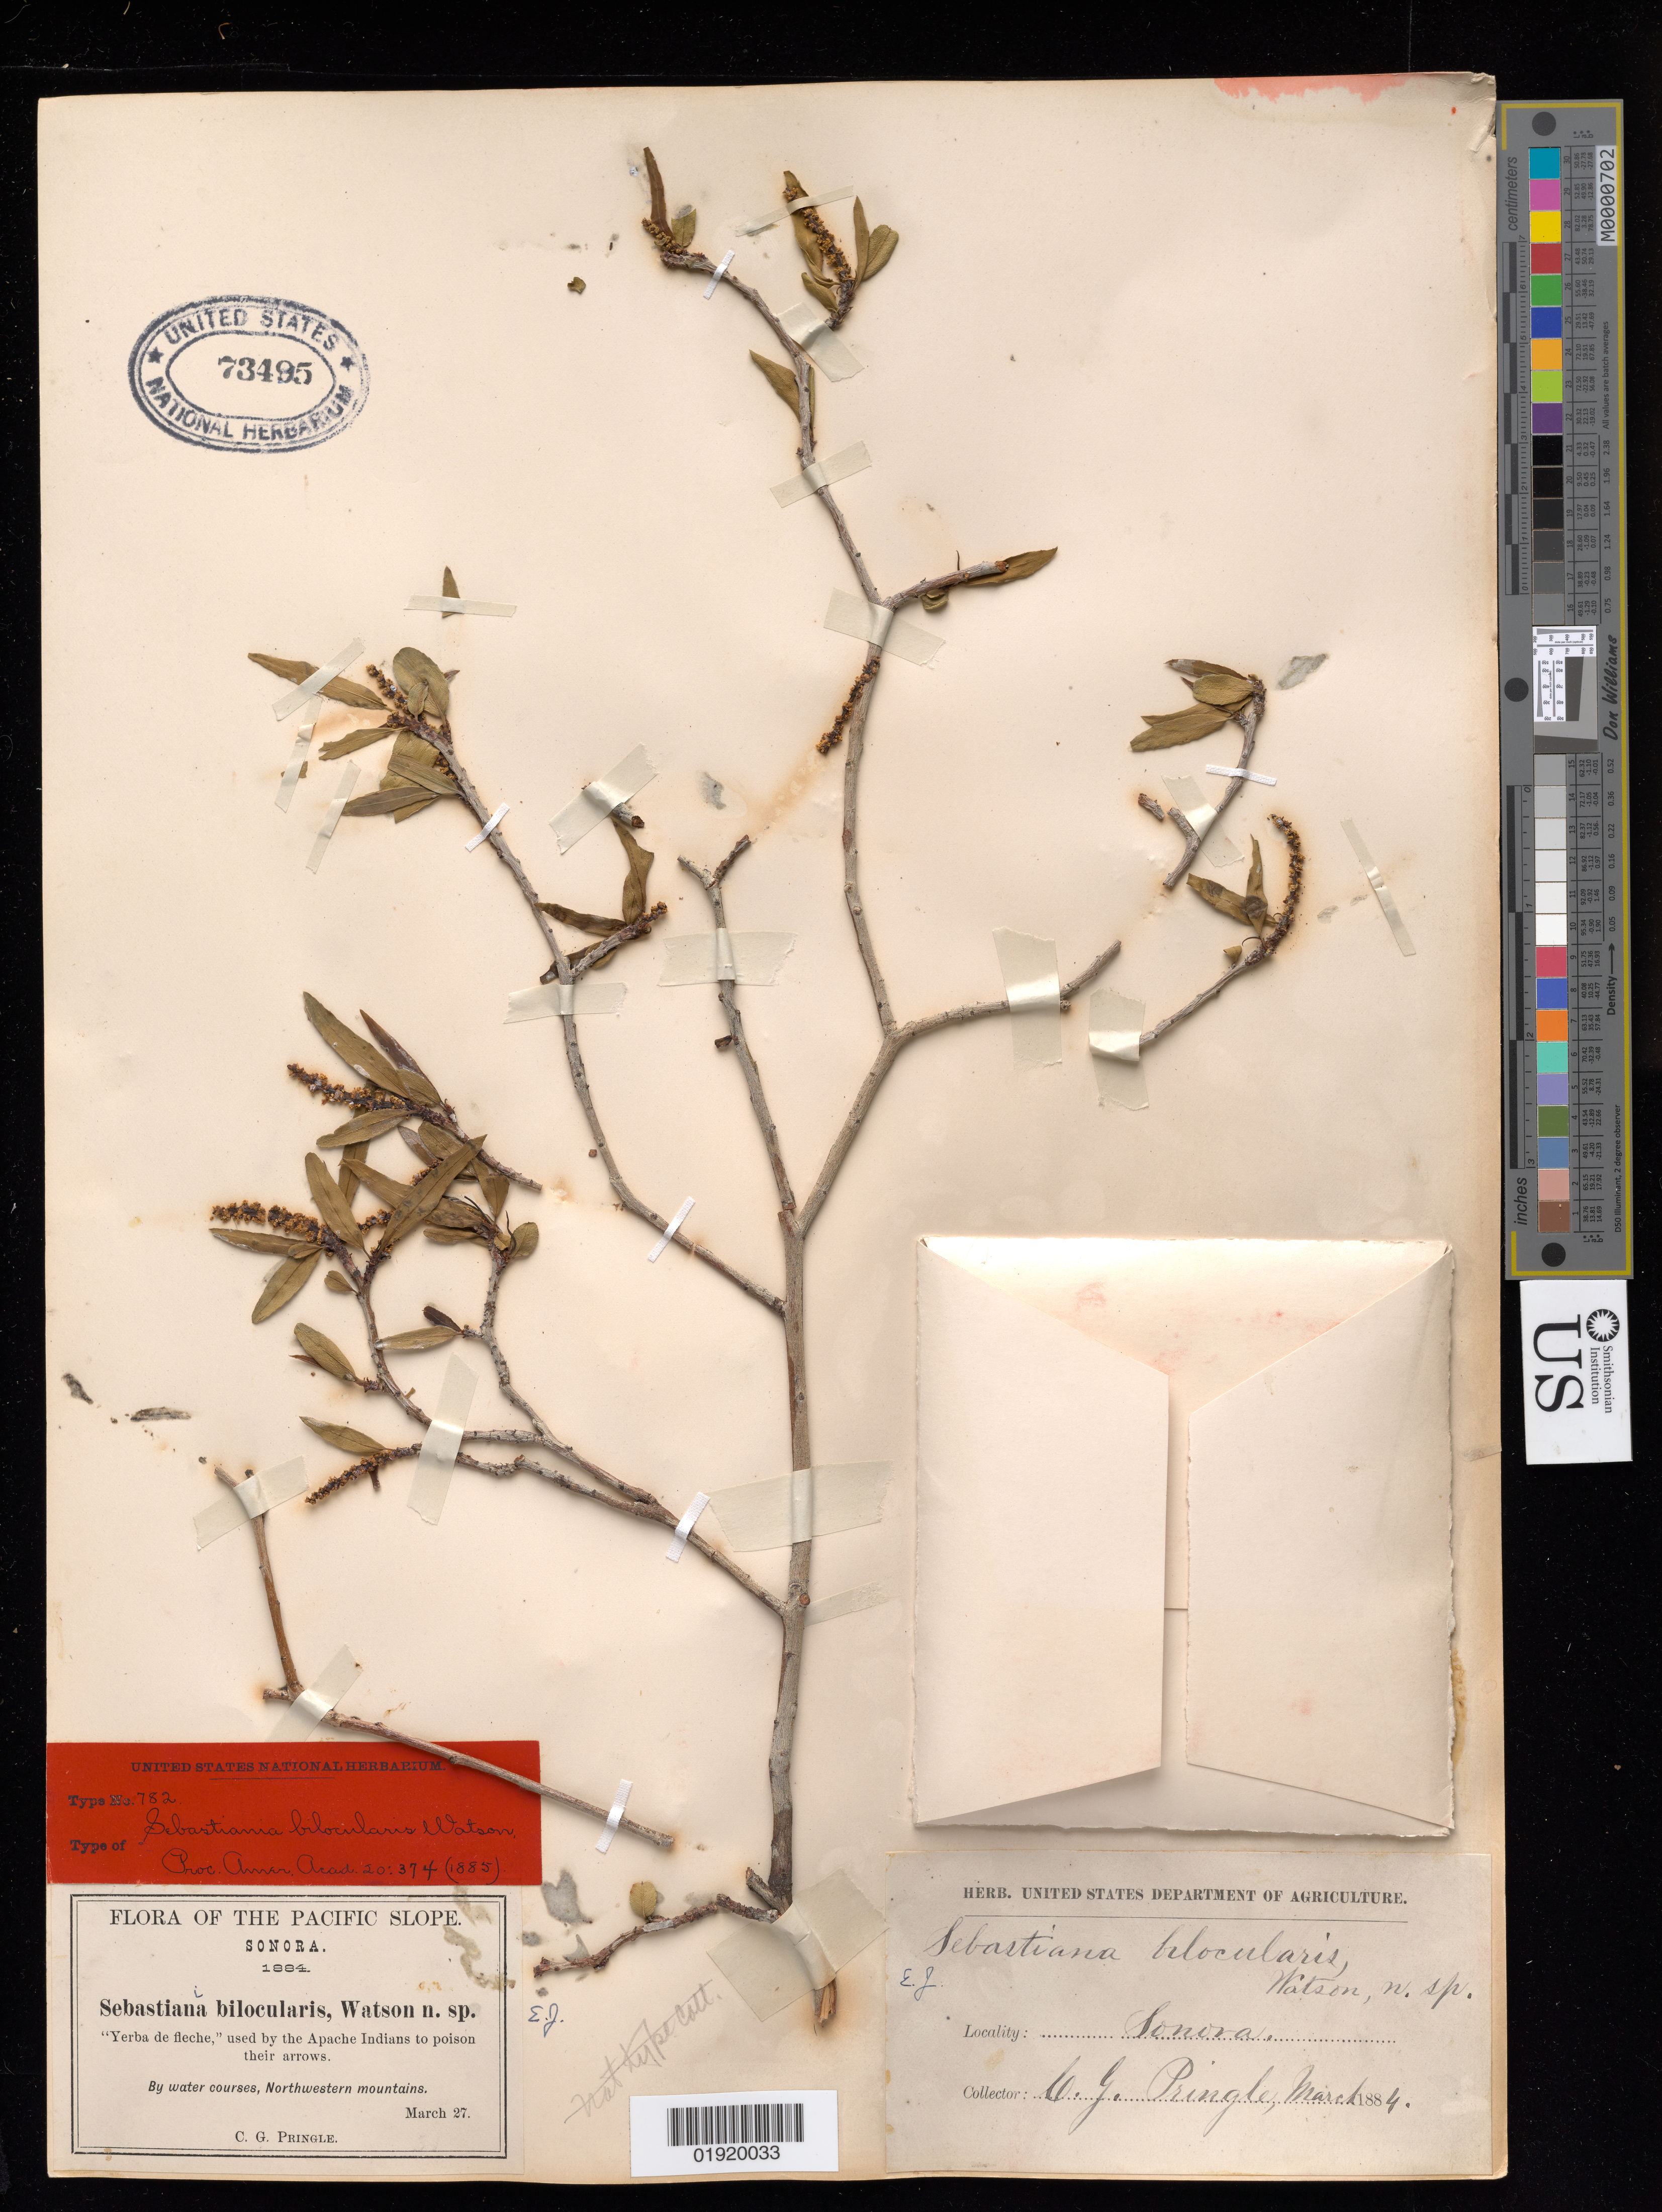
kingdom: Plantae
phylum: Tracheophyta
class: Magnoliopsida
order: Malpighiales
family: Euphorbiaceae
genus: Sebastiania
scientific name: Sebastiania bilocularis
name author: S. Watson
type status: Isolectotype; Isosyntype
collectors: C. G. Pringle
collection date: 1884-03-27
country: Mexico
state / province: Sonora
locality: By water courses, Northwestern mountains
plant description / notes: See also USNH 73496 with less complete label data, which appears to be a second sheet of this specimen (albeit not annotated as such)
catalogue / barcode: US 73495